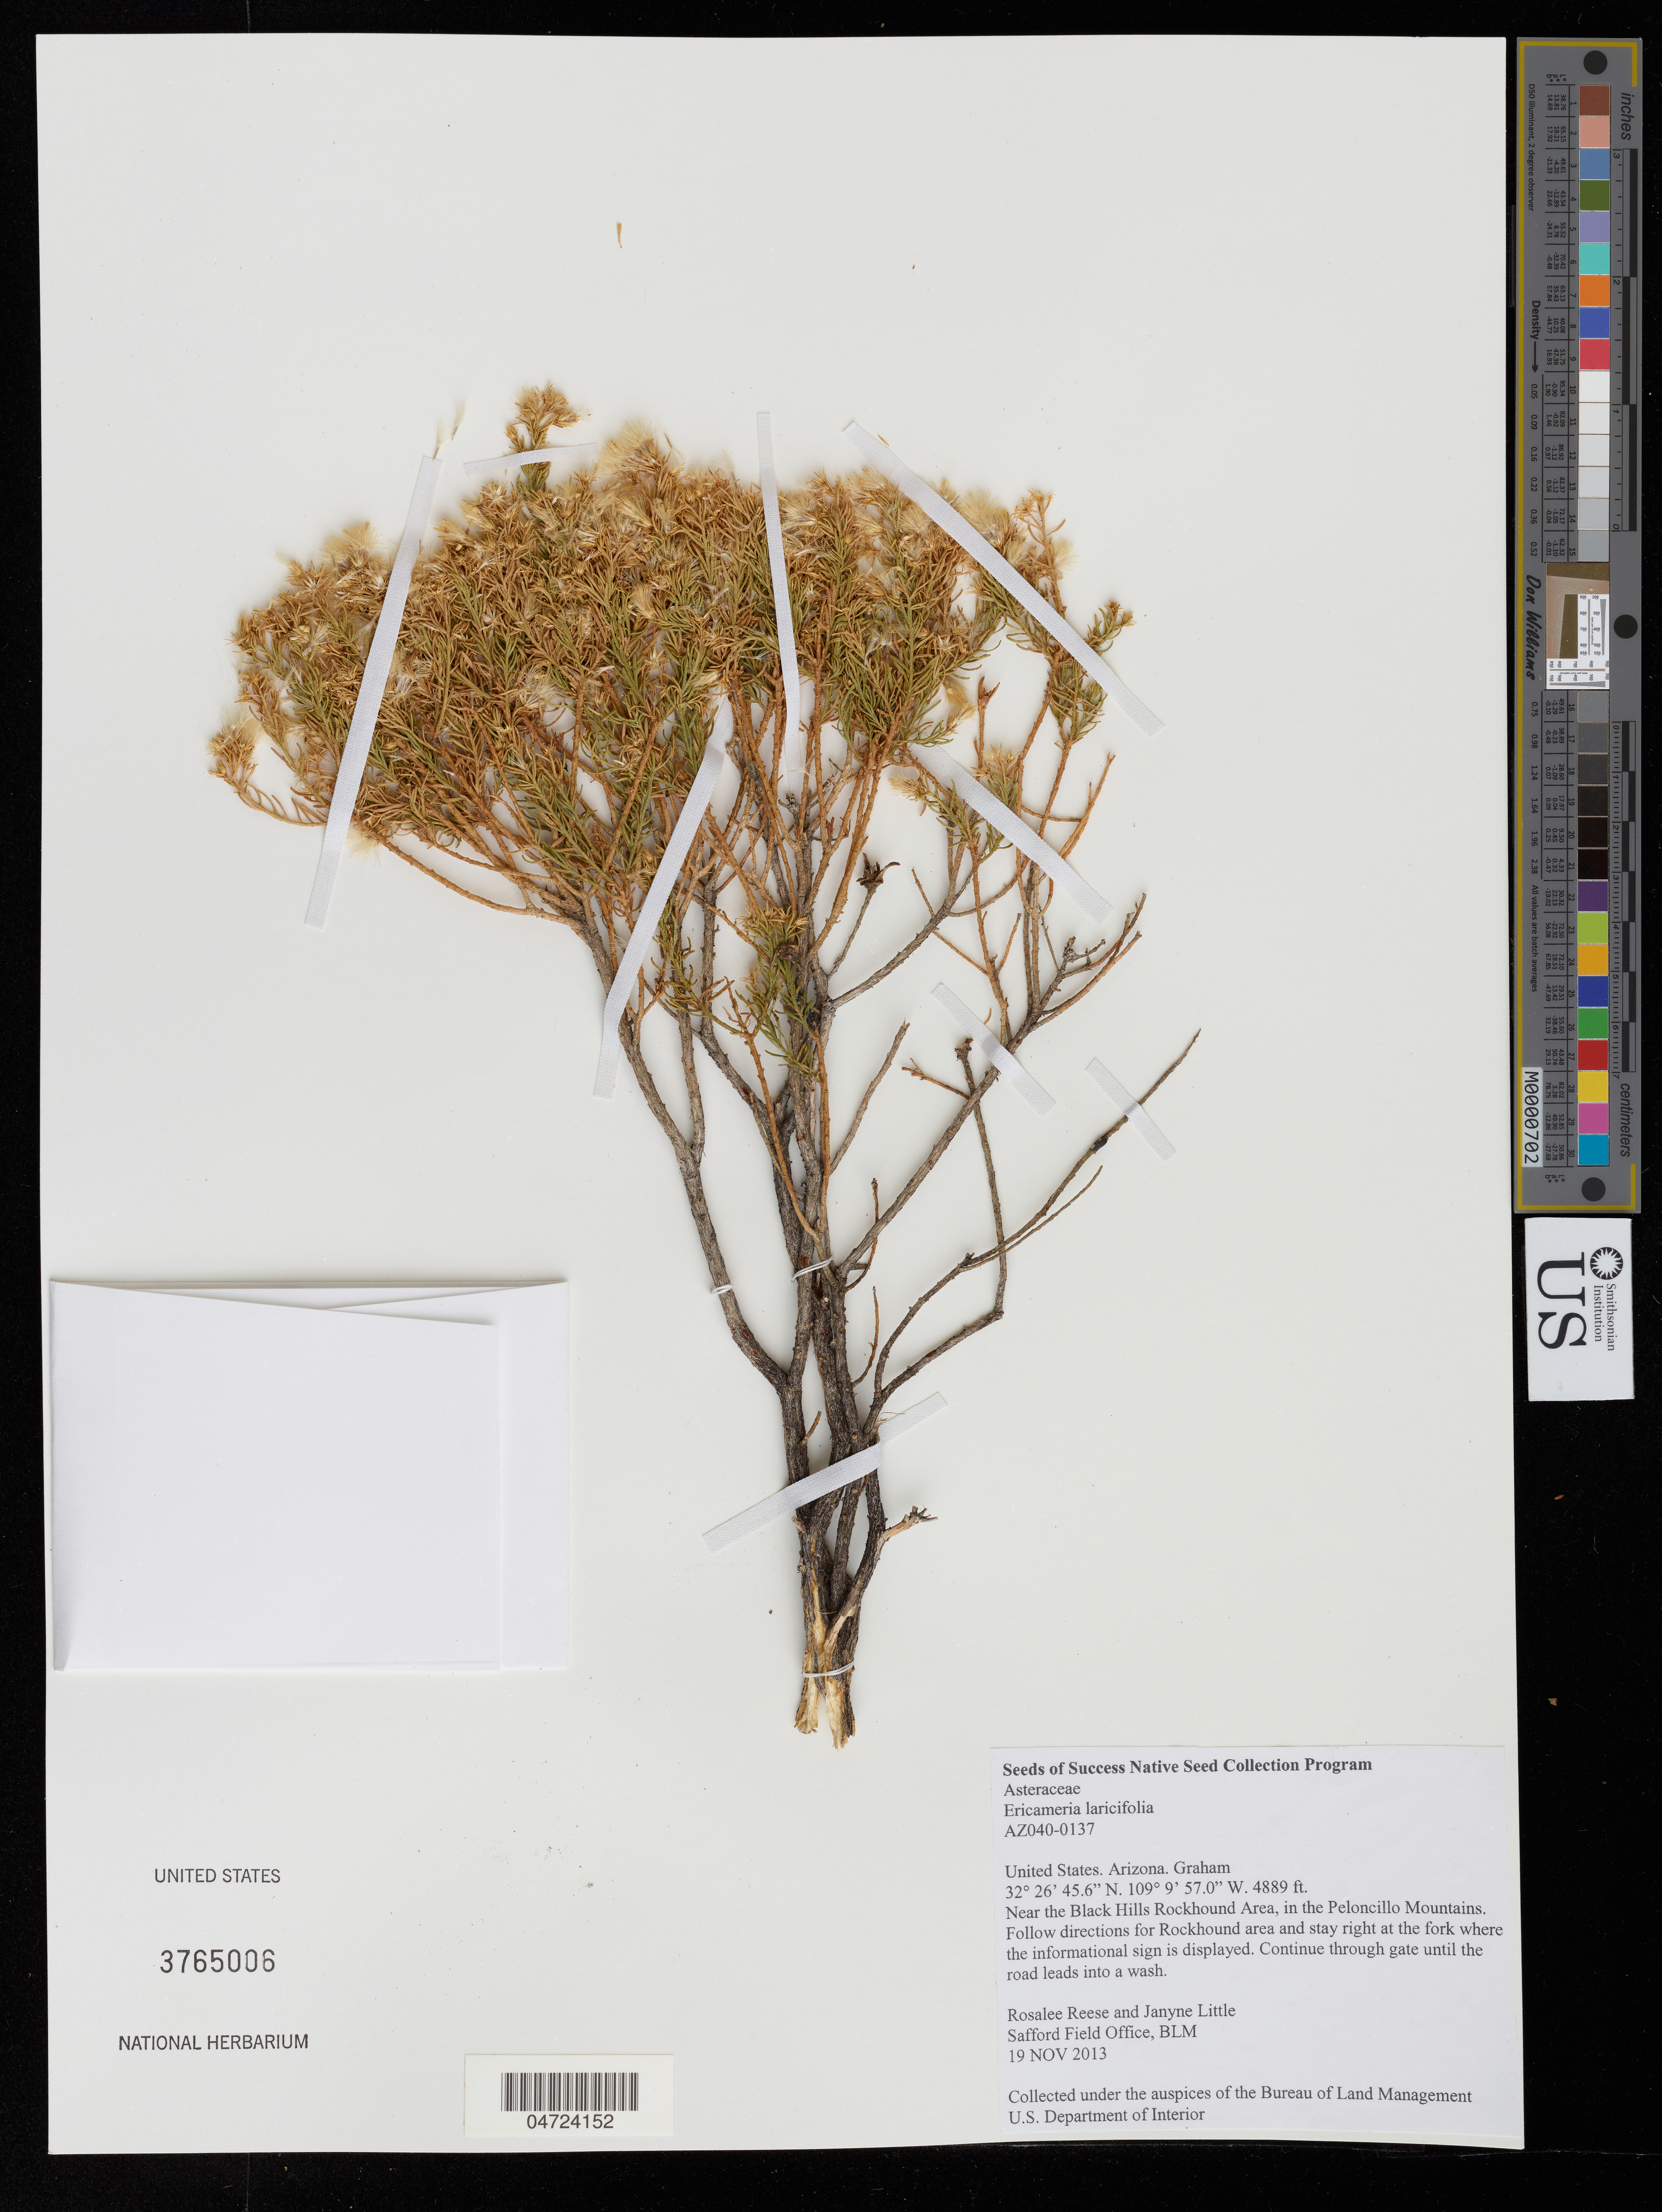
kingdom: Plantae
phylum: Tracheophyta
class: Magnoliopsida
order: Asterales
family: Asteraceae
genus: Ericameria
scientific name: Ericameria laricifolia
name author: (A. Gray) Shinners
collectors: R. Reese & J. Little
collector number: AZ040-0137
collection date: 2013-11-19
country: United States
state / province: Arizona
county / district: Graham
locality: Graham. Near the Black Hills Rockhound Area, in the Peloncillo Mountains. Follow directions for Rockhound area and stay right at the fork where the informational sign is displayed. Continue through gate until the road leads into a wash.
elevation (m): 1490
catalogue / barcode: US 3765006